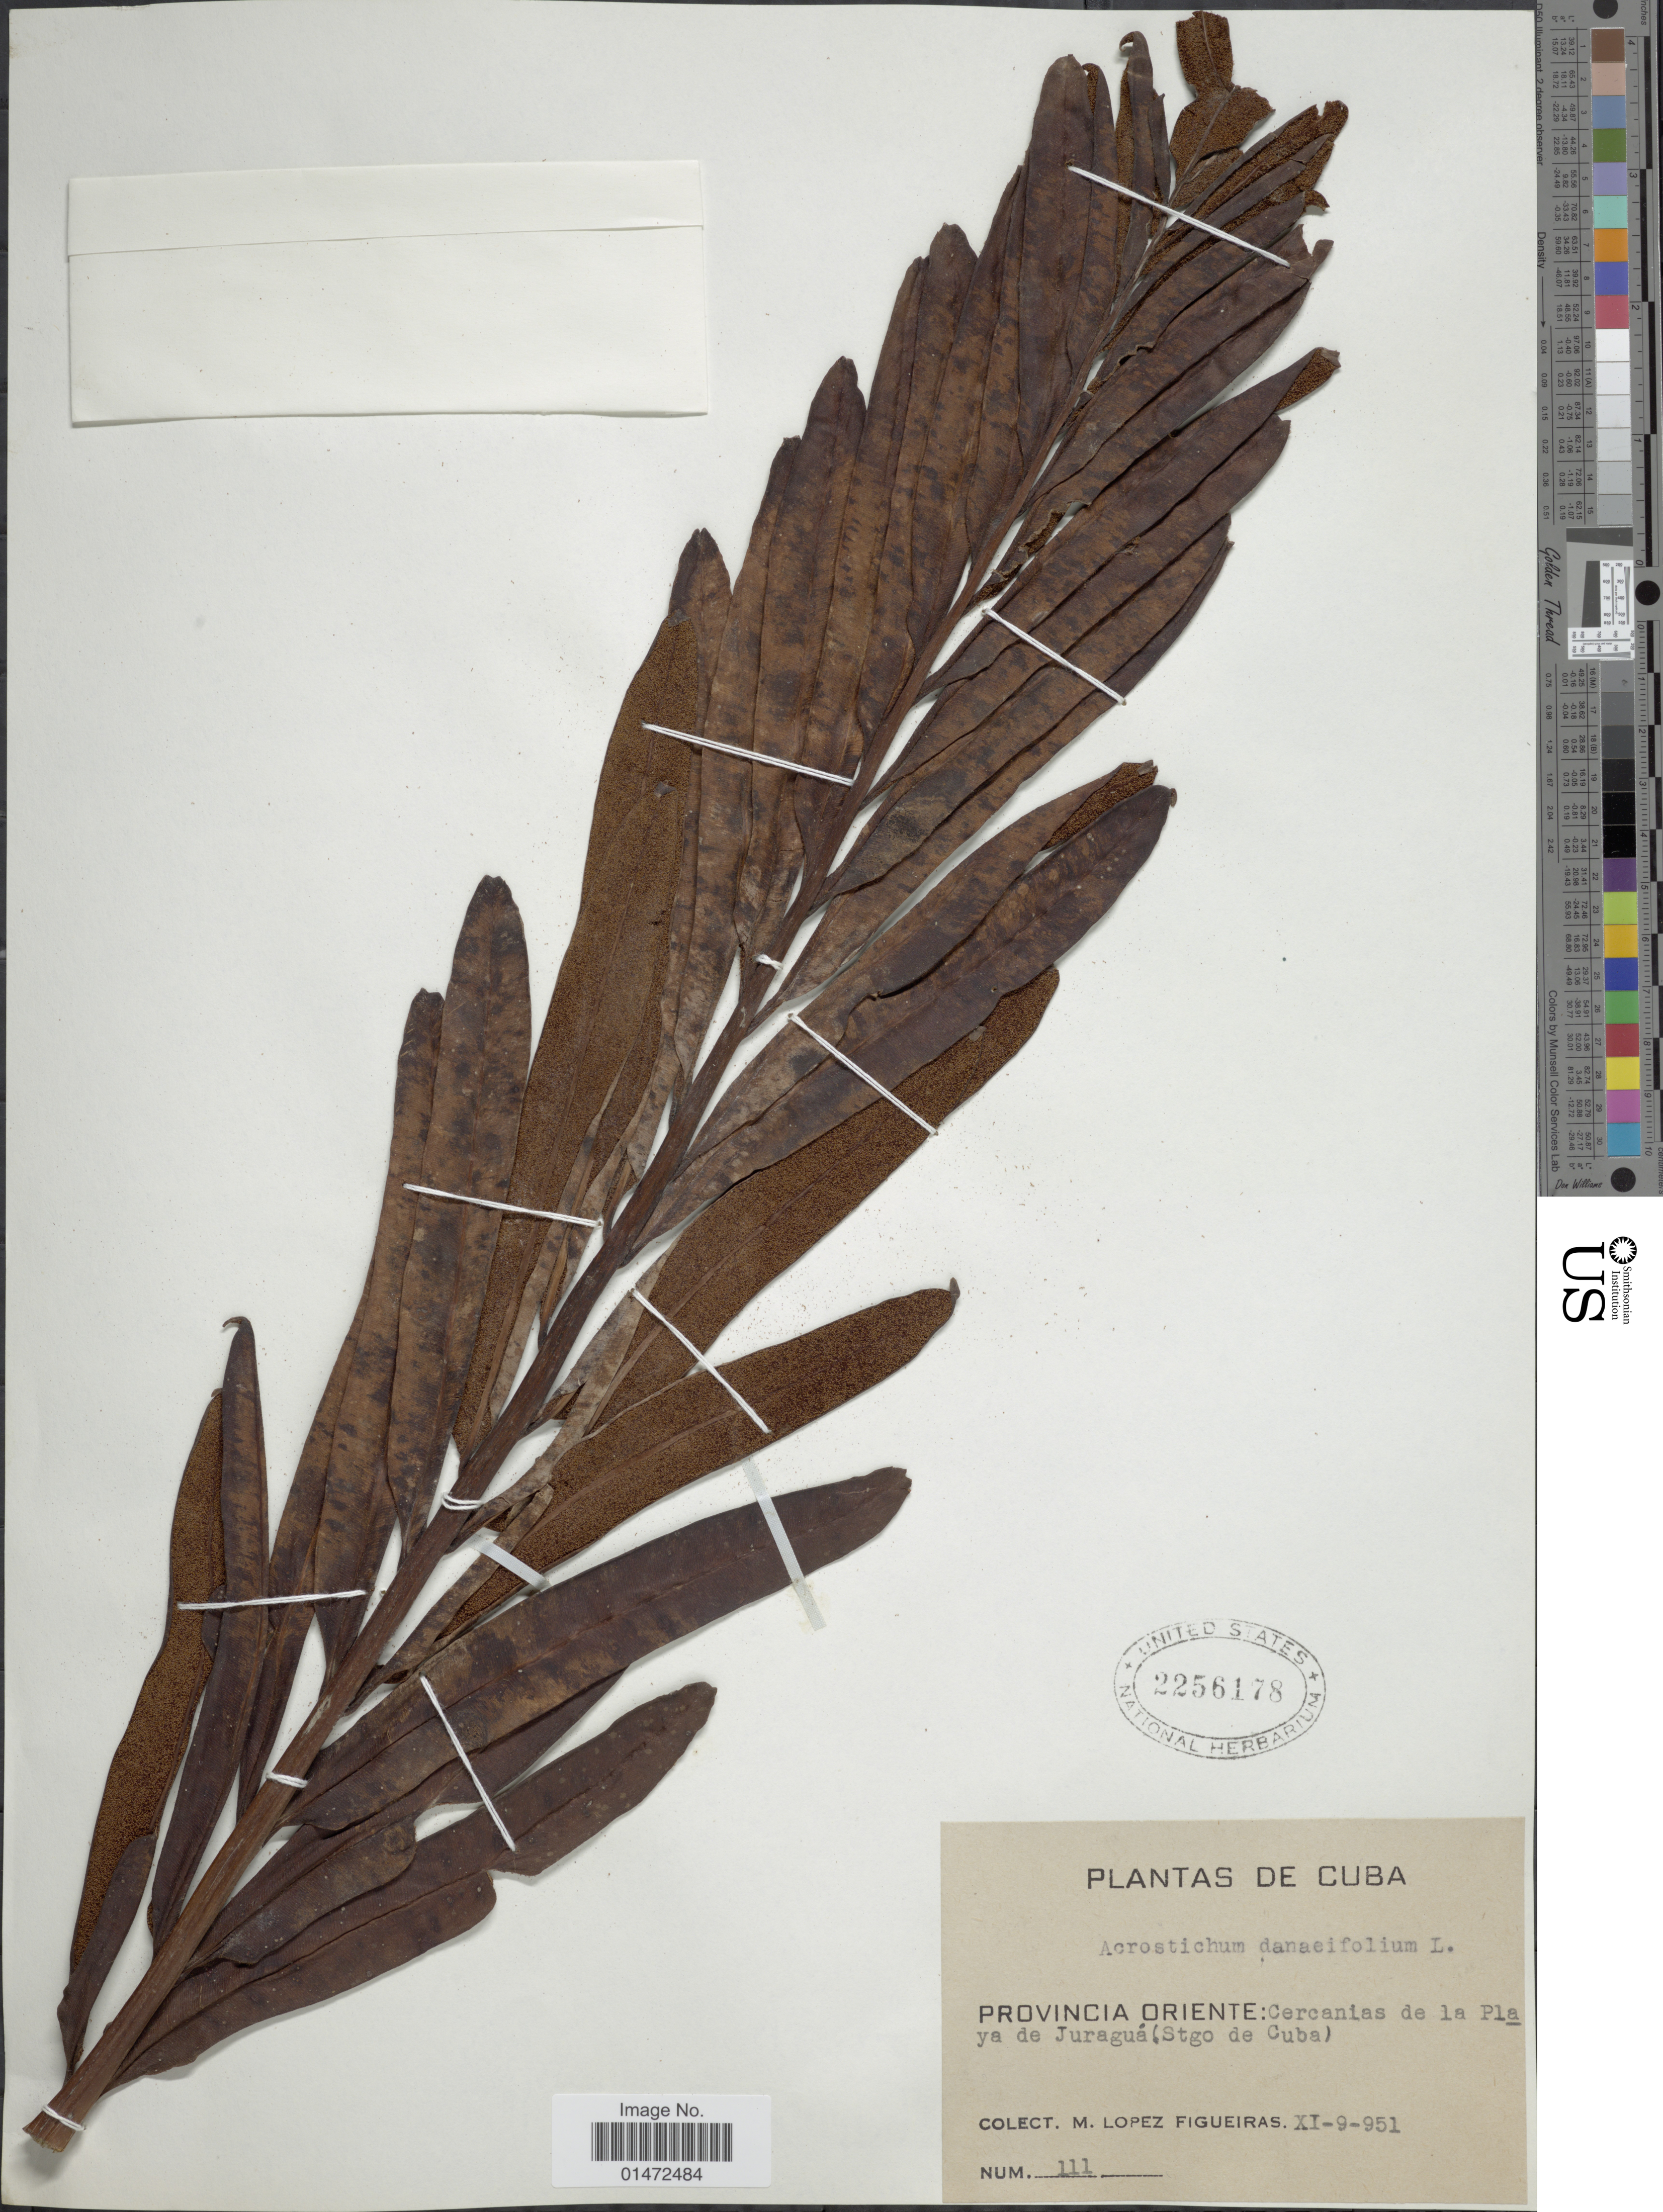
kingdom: Plantae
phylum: Tracheophyta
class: Polypodiopsida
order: Polypodiales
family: Pteridaceae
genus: Acrostichum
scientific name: Acrostichum danaeifolium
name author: Langsd. & Fisch.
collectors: M. López Figueiras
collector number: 111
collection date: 1951-11-09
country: Cuba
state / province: Oriente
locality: Cercanias de la Playa de Juraguá (Stgo de Cuba)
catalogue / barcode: US 2256178